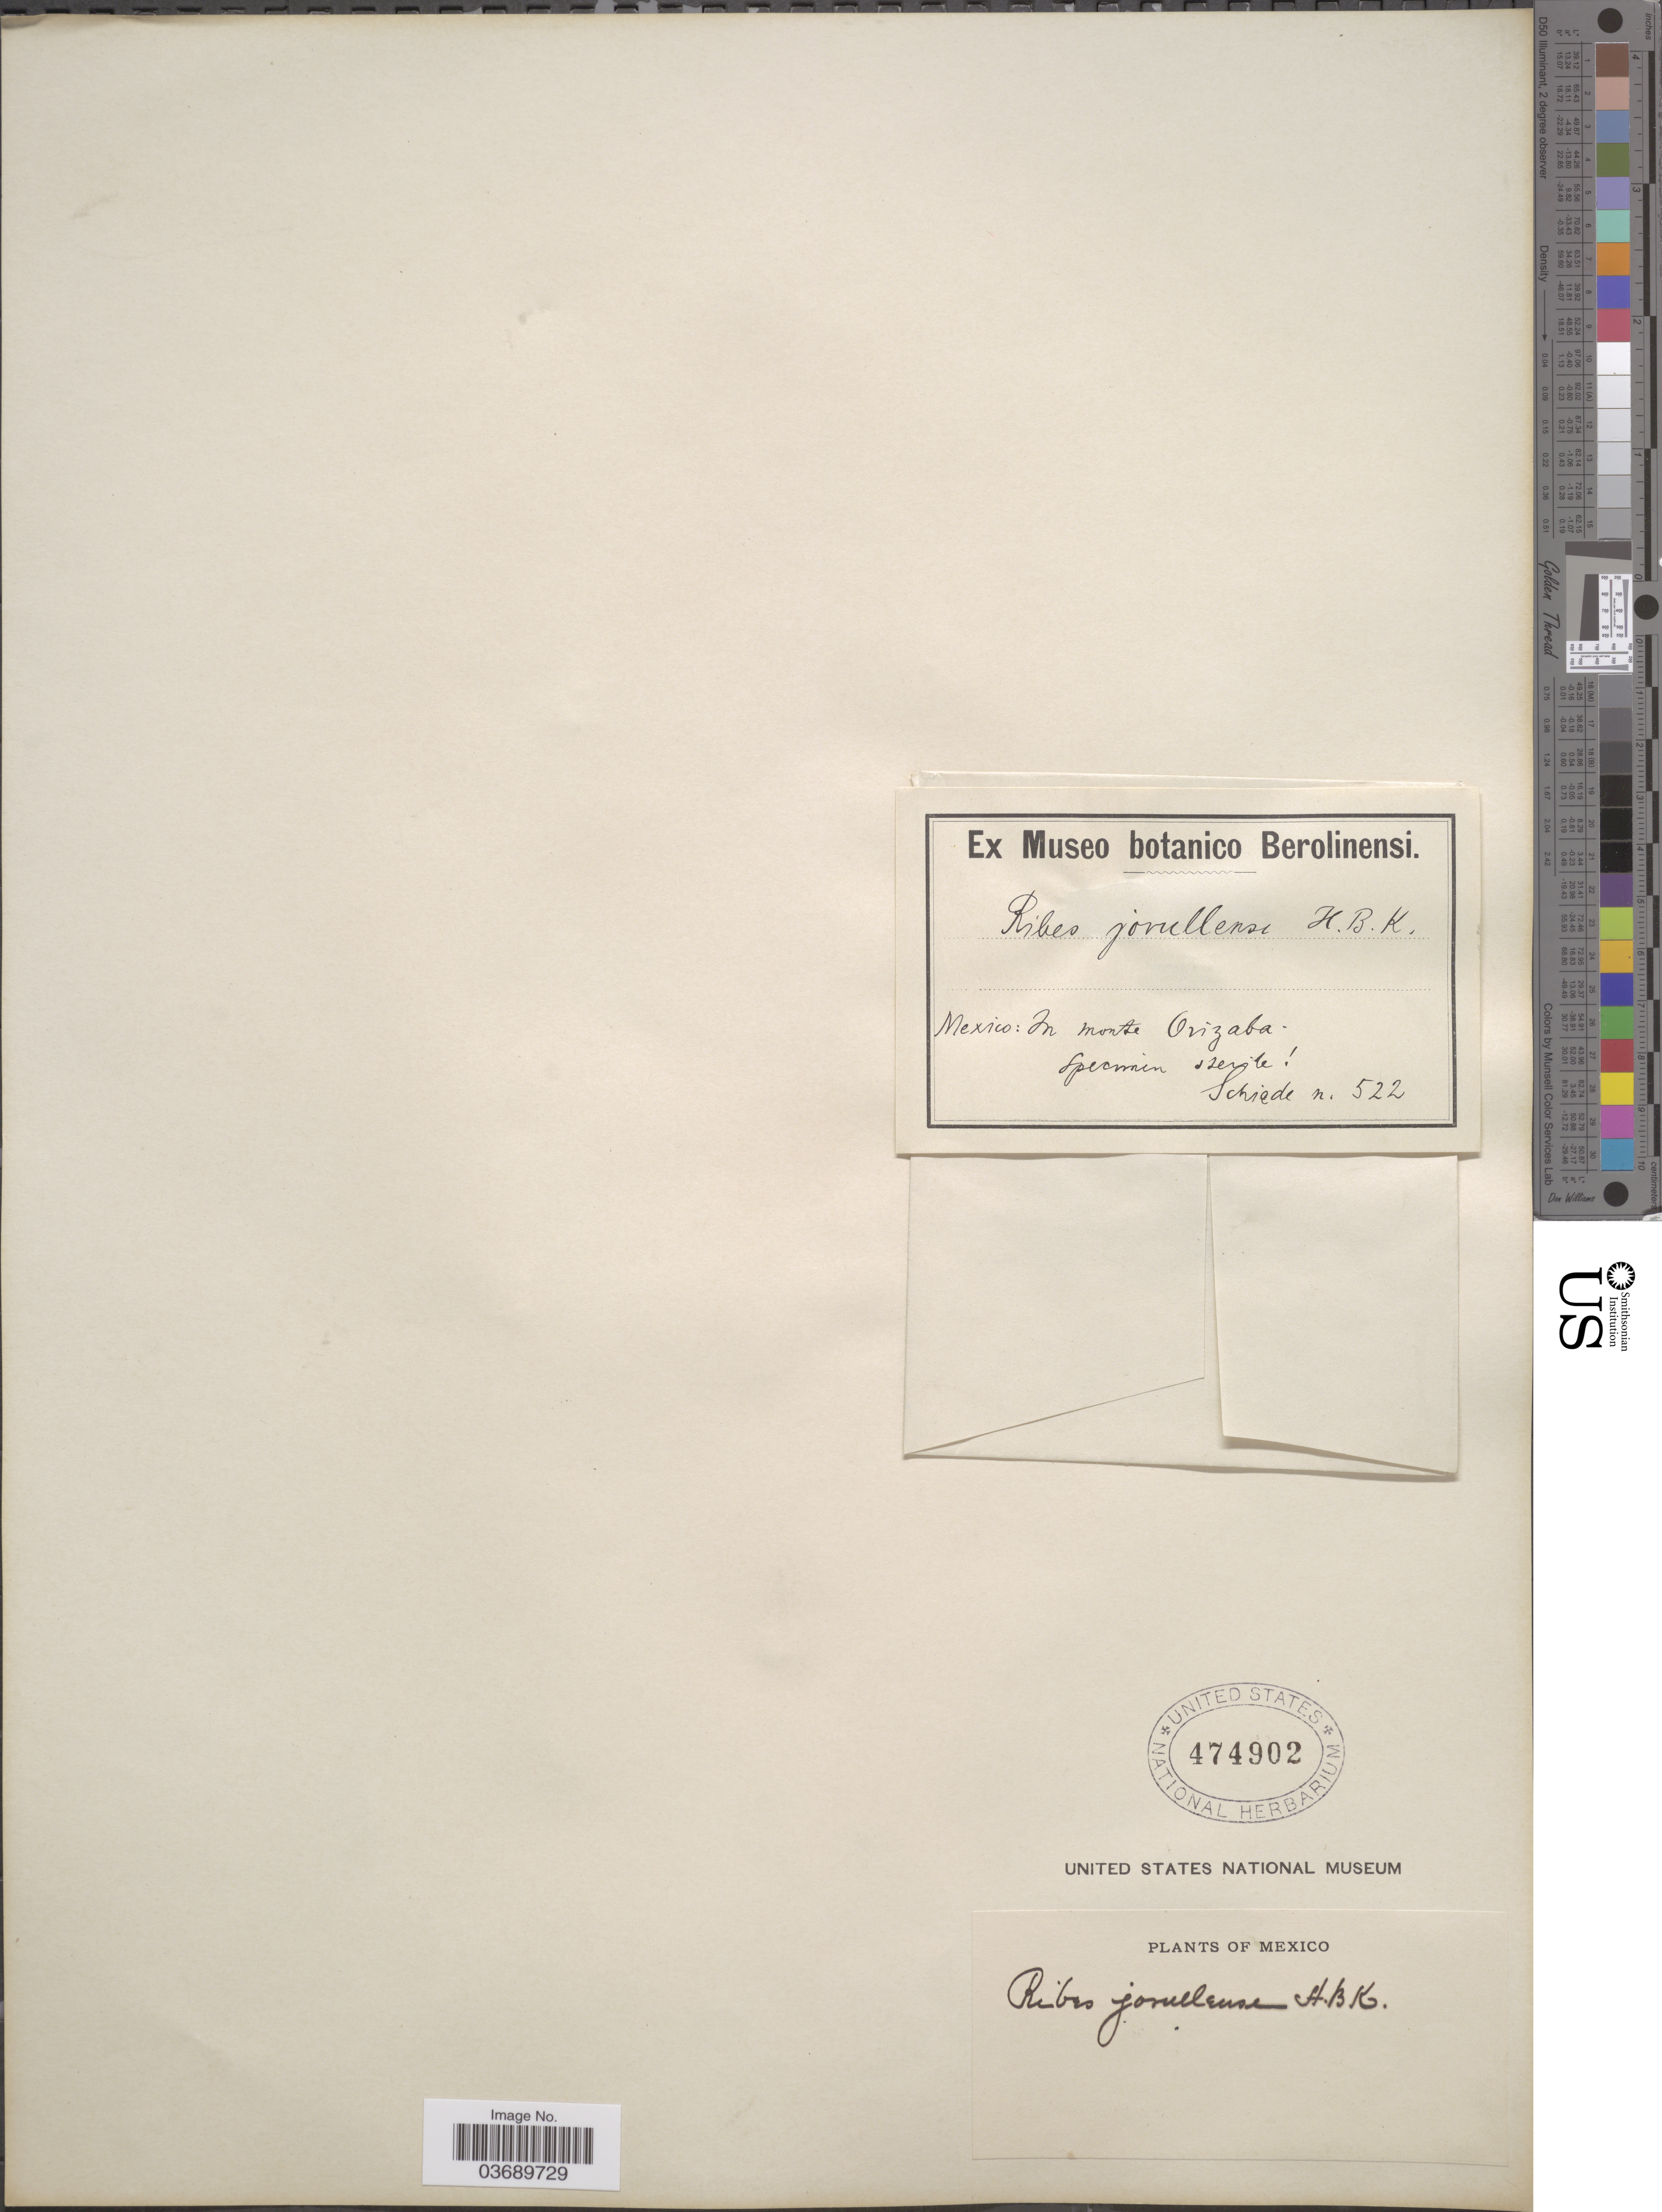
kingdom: Plantae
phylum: Tracheophyta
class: Magnoliopsida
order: Saxifragales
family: Grossulariaceae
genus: Ribes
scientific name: Ribes ciliatum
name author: Humb. & Bonpl. ex Roem. & Schult.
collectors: Schiede, --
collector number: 522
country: Mexico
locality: In monte Orizaba.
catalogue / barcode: US 474902